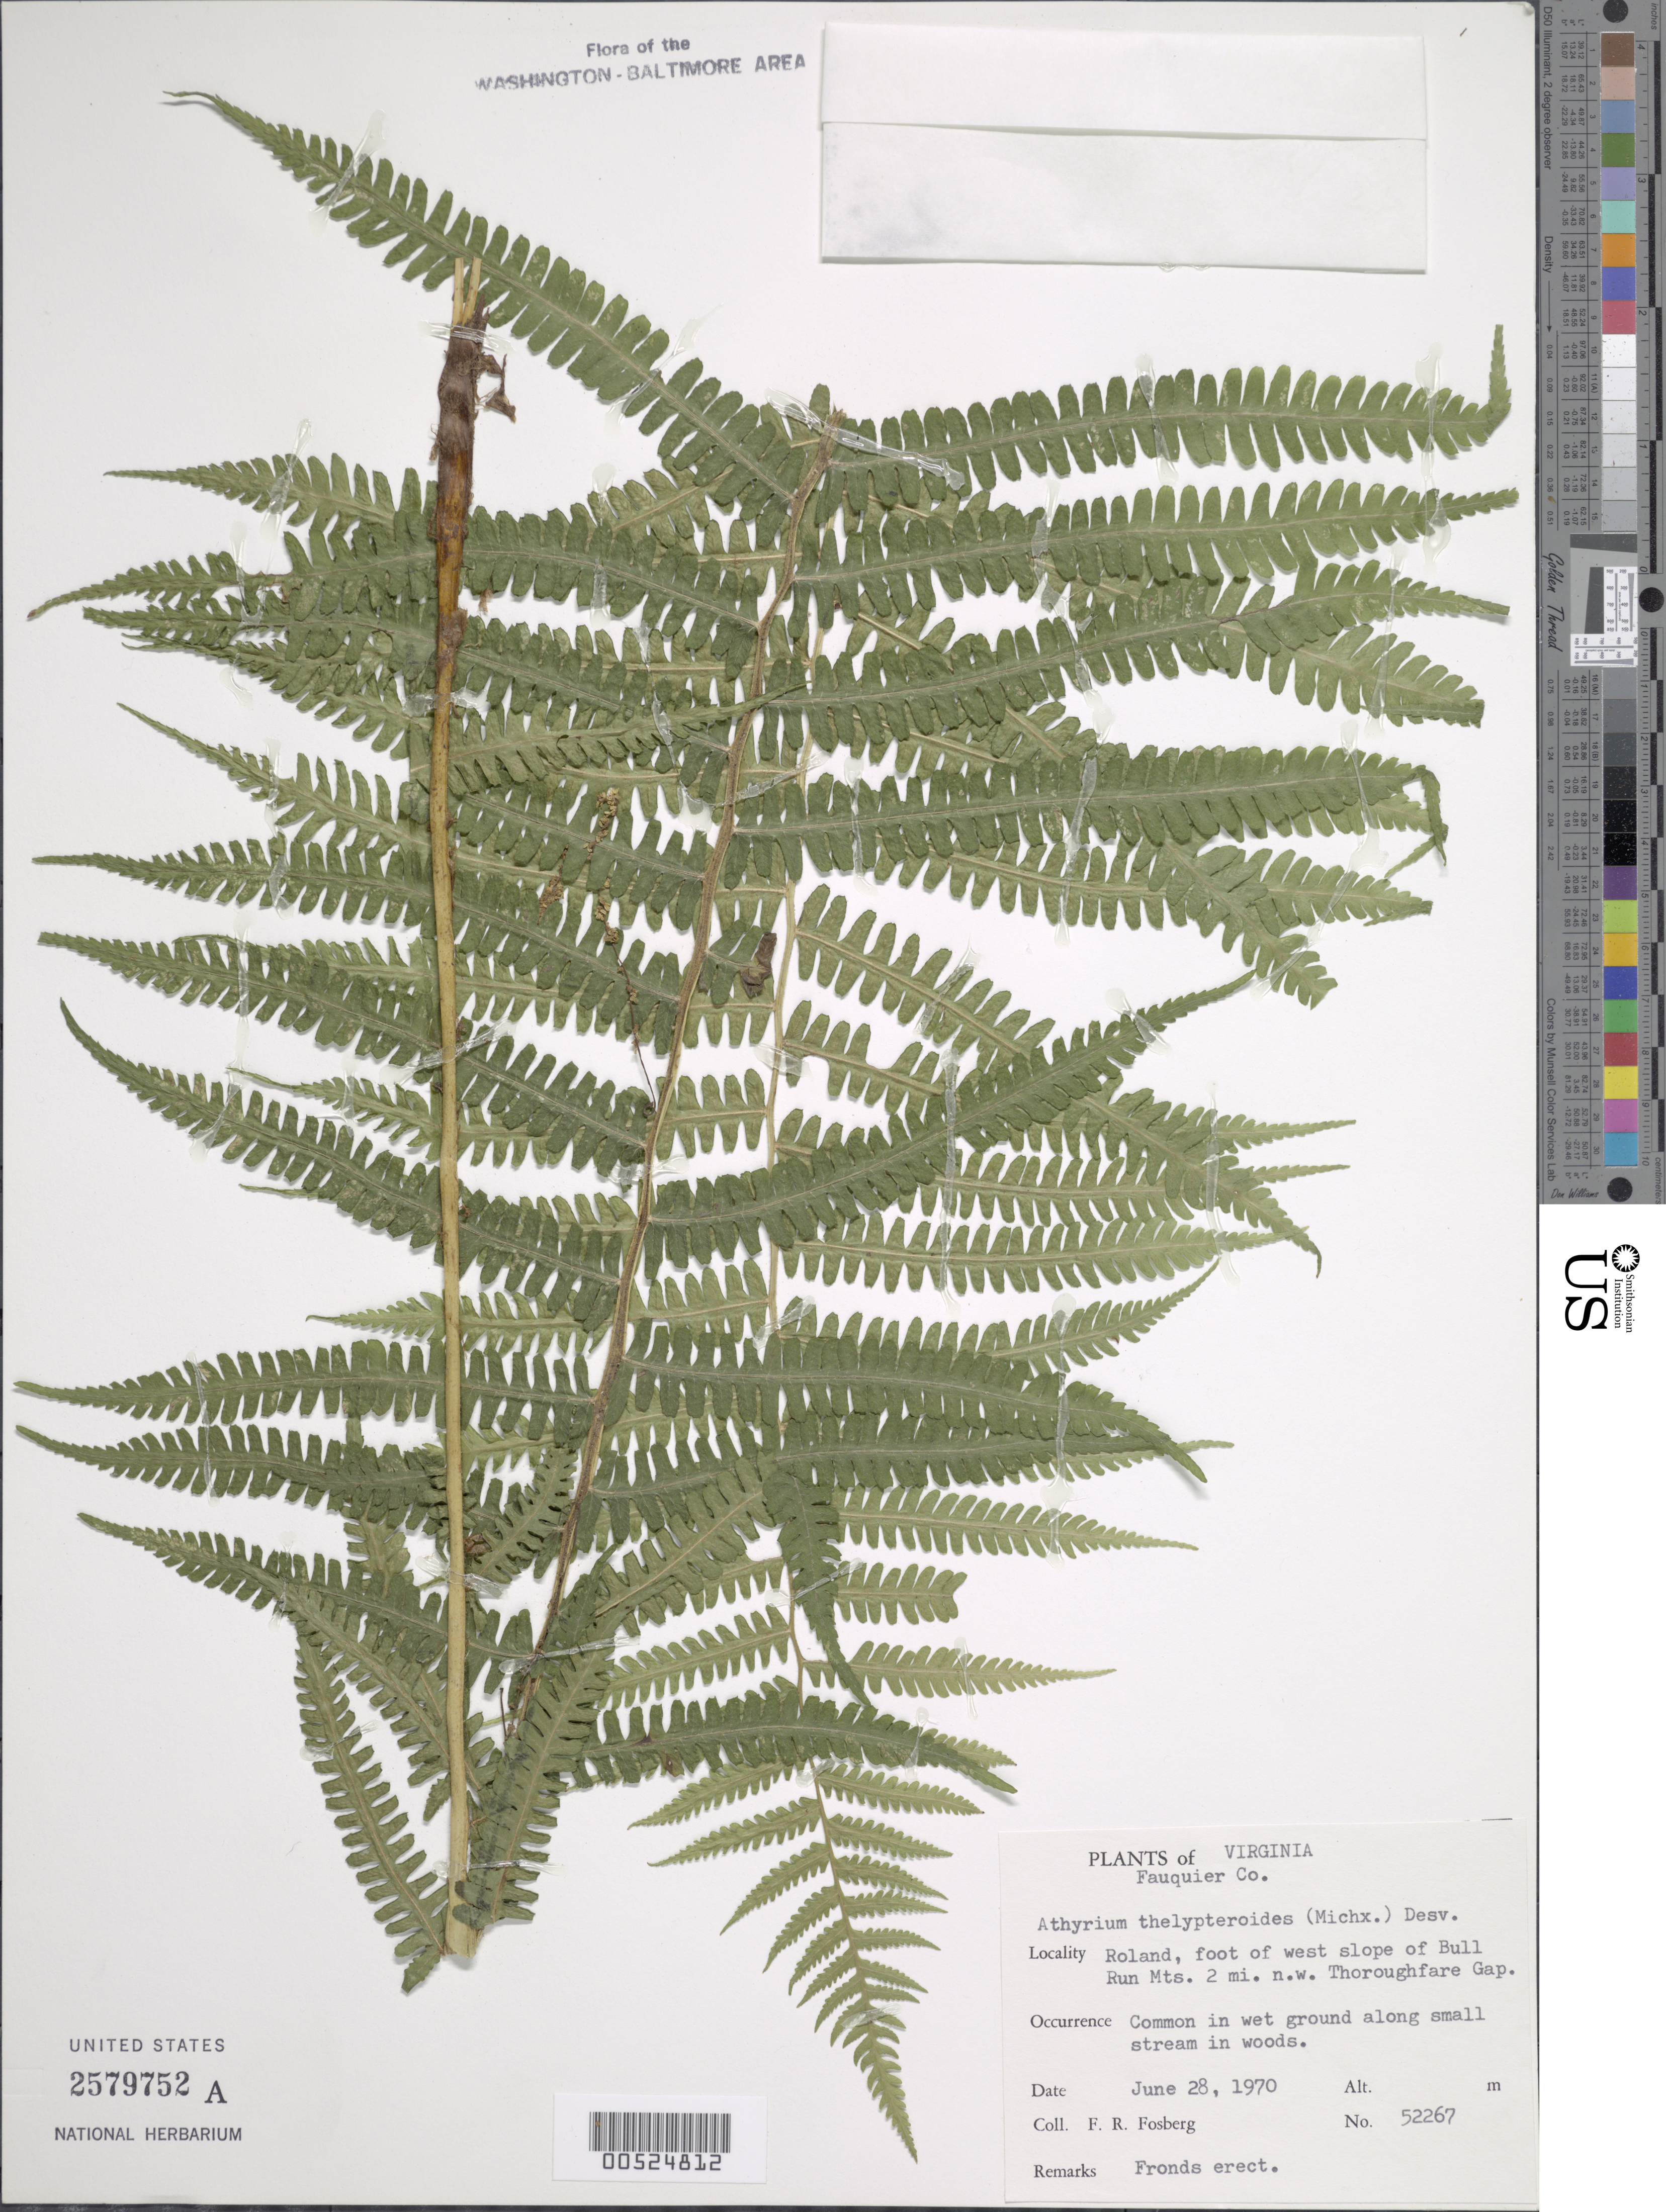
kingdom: Plantae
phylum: Tracheophyta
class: Polypodiopsida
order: Polypodiales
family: Athyriaceae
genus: Deparia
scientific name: Deparia acrostichoides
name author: (Sw.) M. Kato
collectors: F. R. Fosberg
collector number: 52267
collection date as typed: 28 Jun 1970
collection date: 1970-06-28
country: United States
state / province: Virginia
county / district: Fauquier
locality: Roland, SW base of Bull Run Mts., 2 mi. NW of Thoroughfare Gap Bull Run Mts.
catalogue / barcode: US 2579752